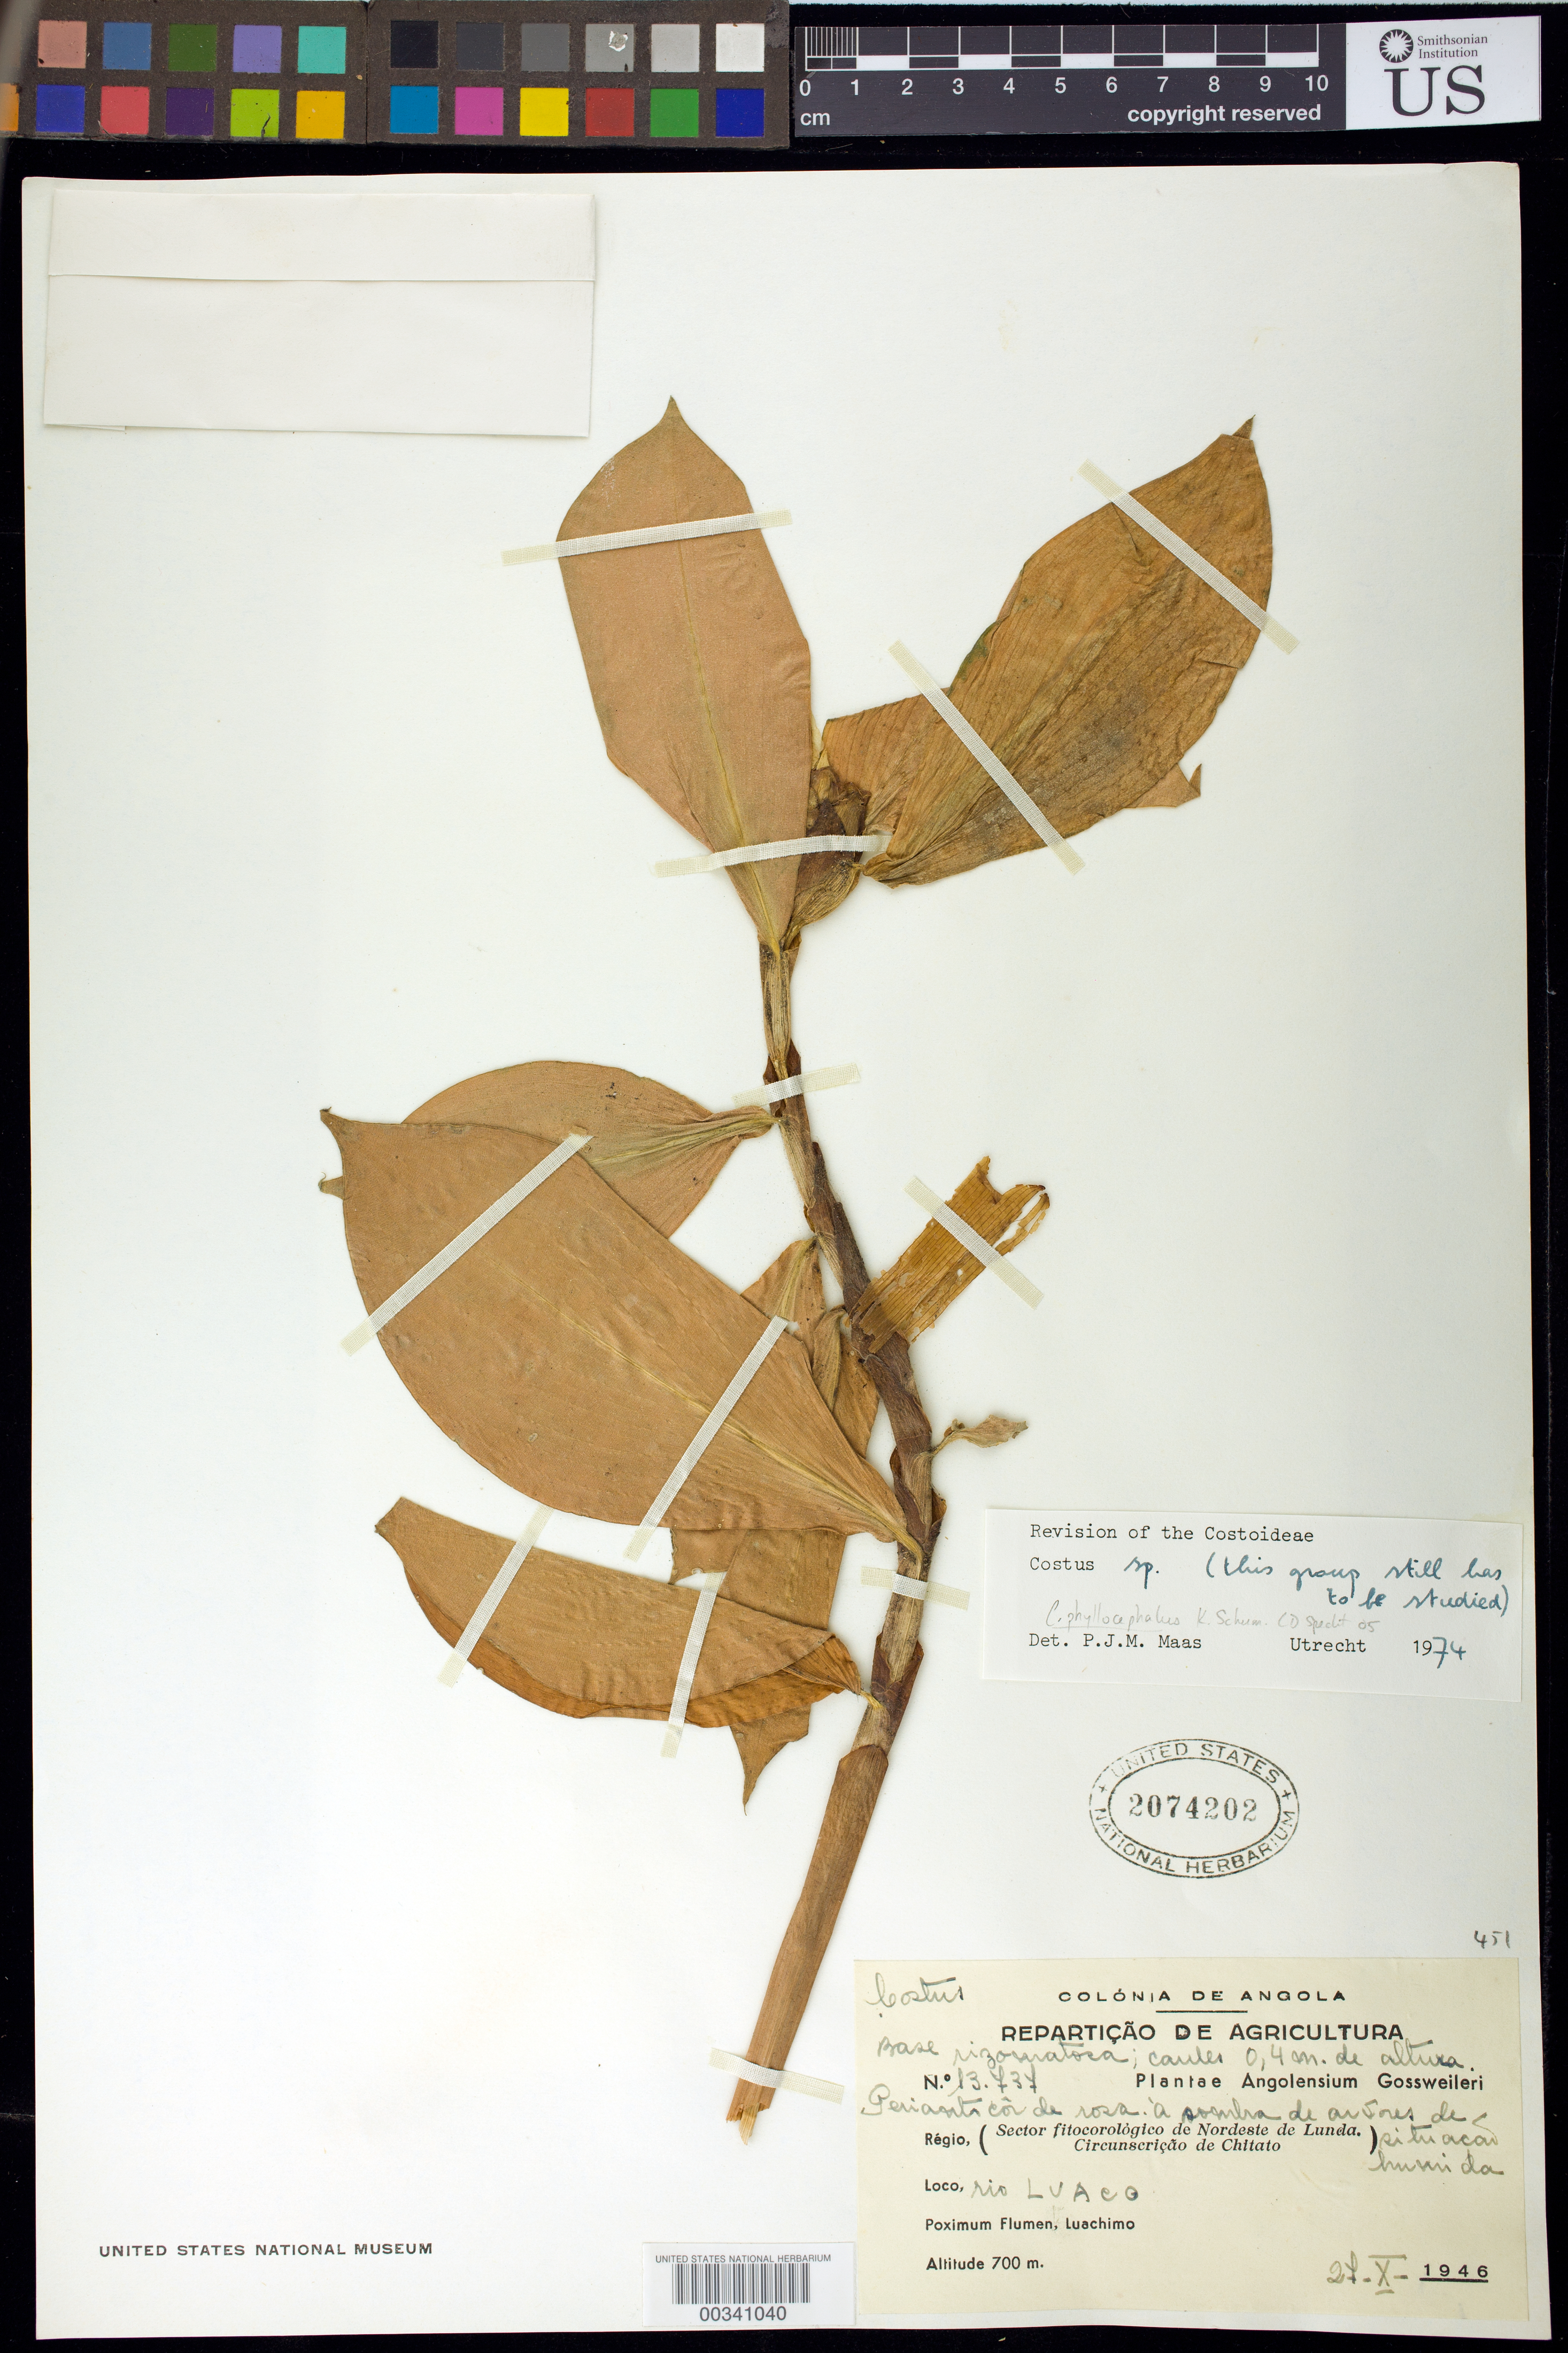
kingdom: Plantae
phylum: Tracheophyta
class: Liliopsida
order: Zingiberales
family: Costaceae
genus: Costus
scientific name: Costus sp.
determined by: Maas, Paul J. M.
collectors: F. Gossweiler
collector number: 13.737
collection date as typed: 27 Oct 1946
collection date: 1946-10-27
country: Angola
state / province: Lunda Norte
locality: Loco, Rio Luaco, poximum flumen, Luachimo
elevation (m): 700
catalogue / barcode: US 2074202